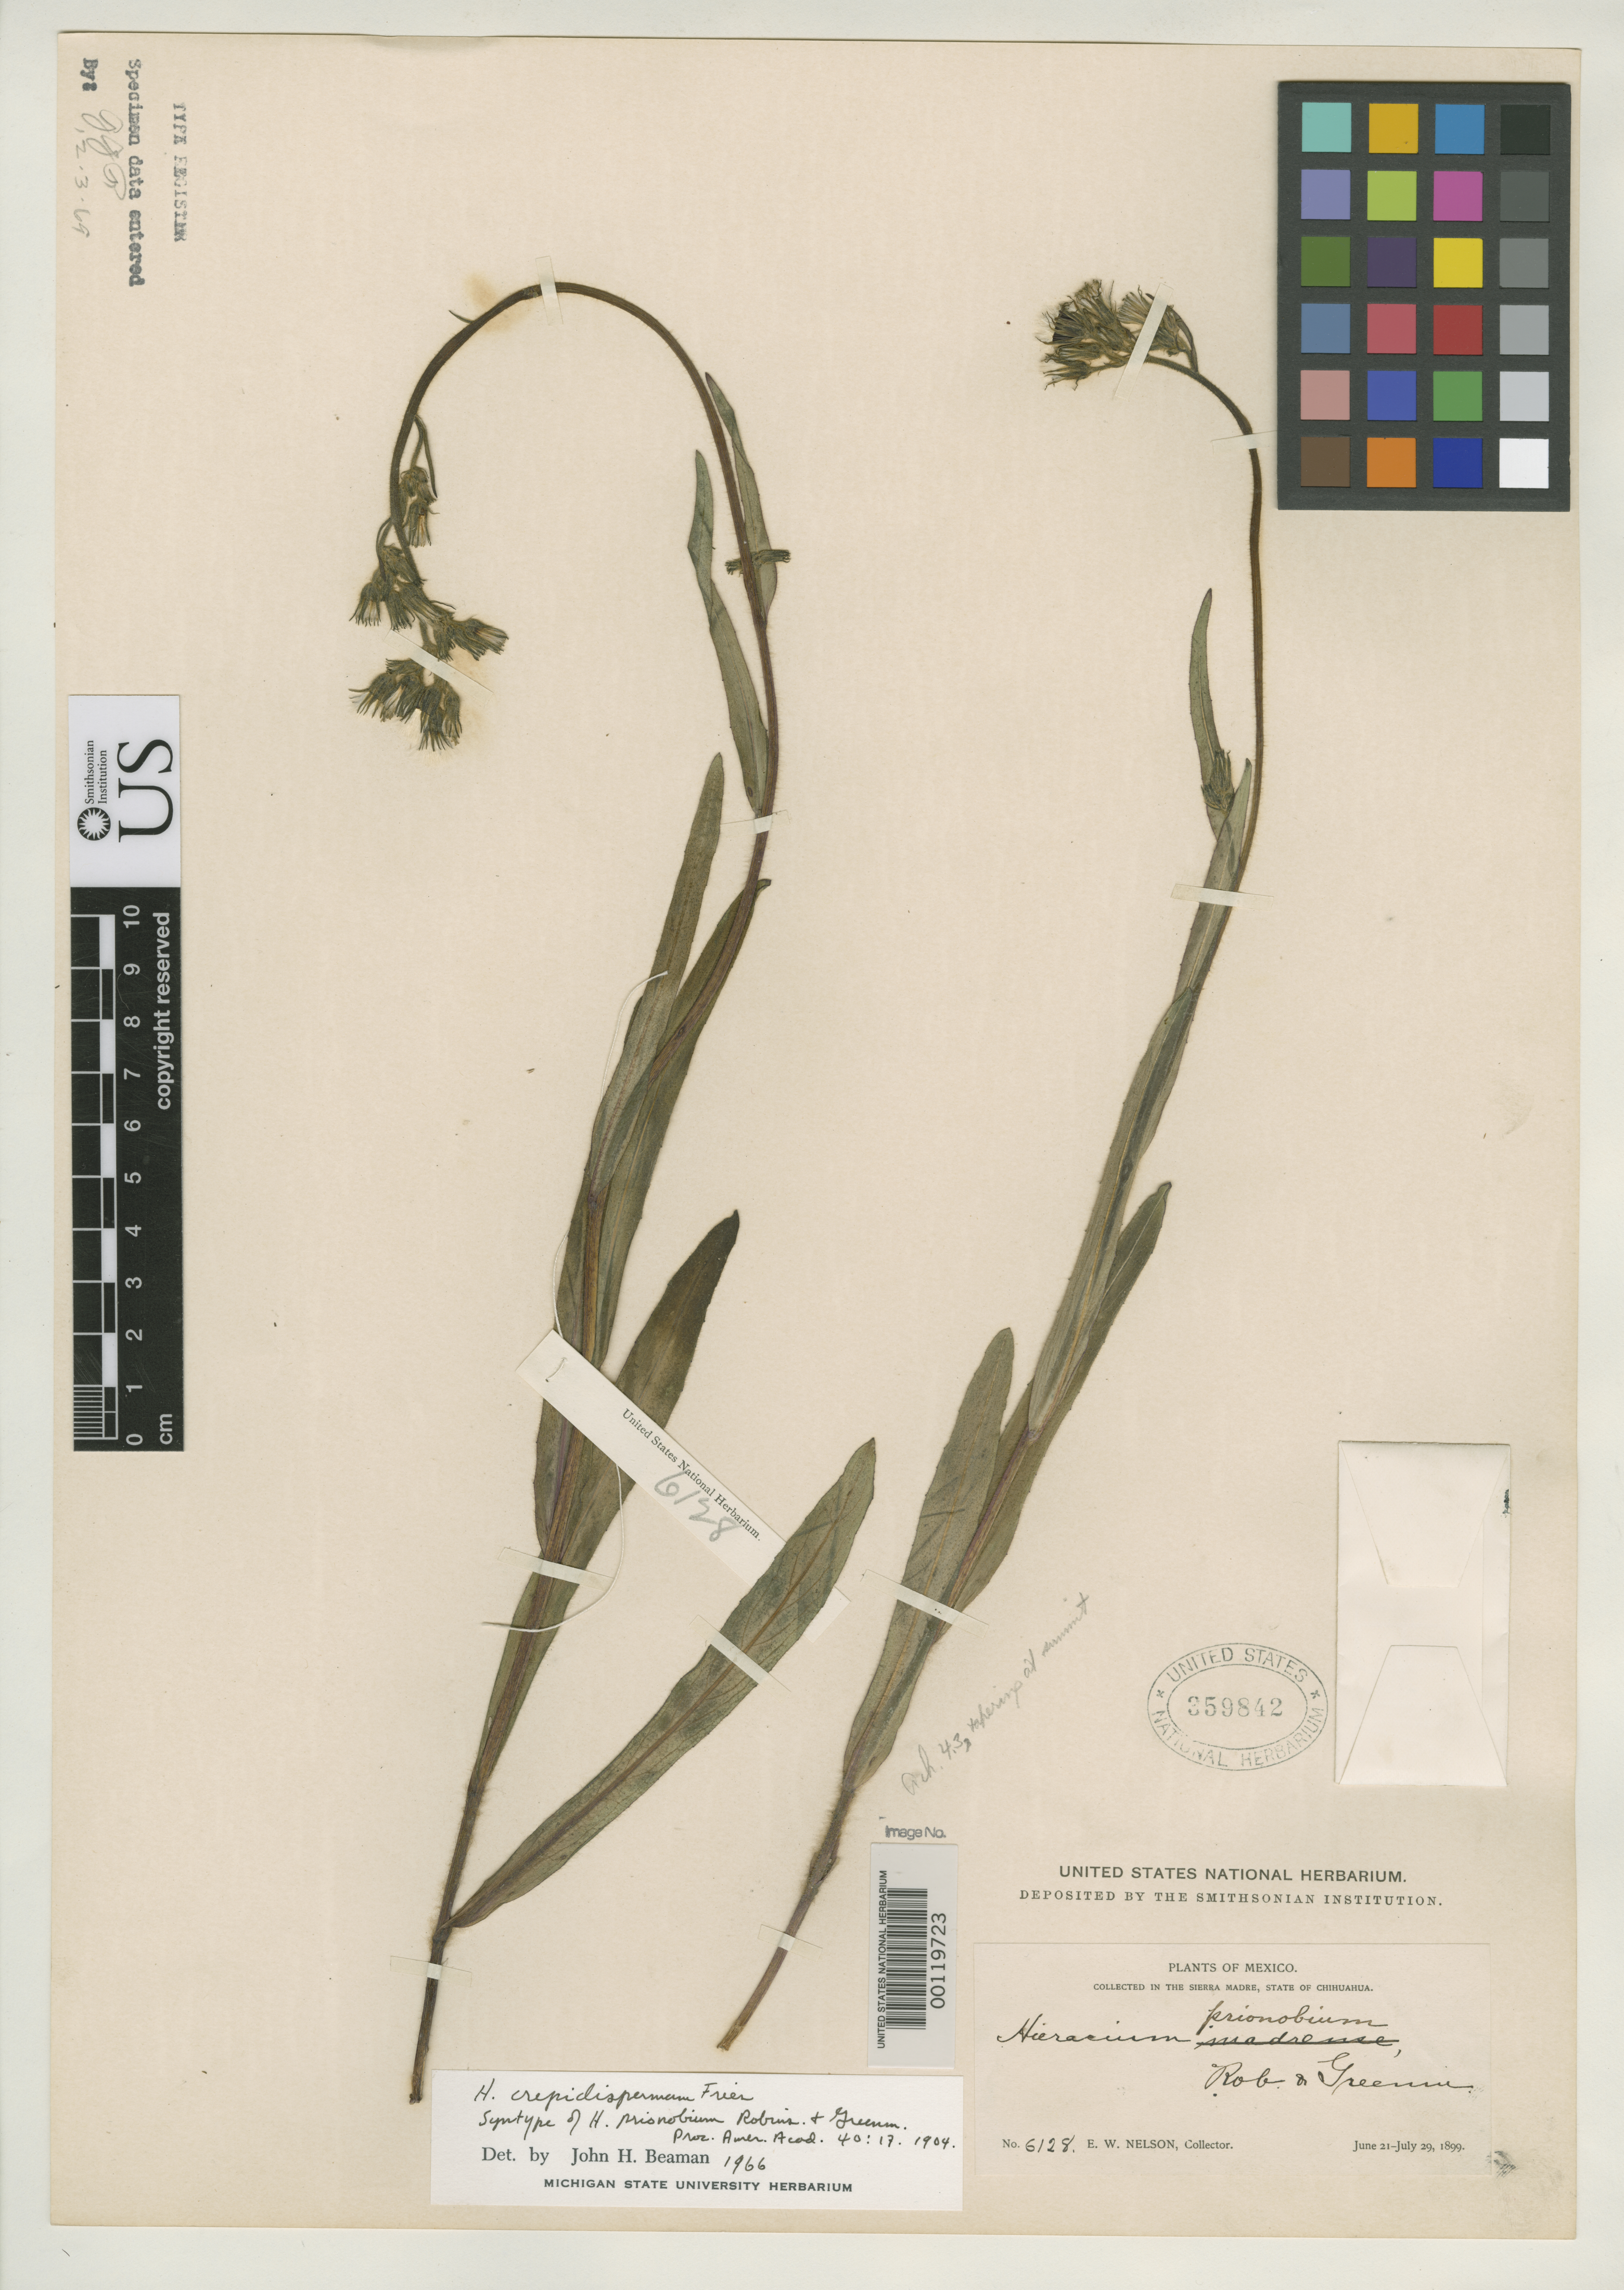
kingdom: Plantae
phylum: Tracheophyta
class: Magnoliopsida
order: Asterales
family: Asteraceae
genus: Hieracium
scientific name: Hieracium prionobium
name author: B.L. Rob. & Greenm.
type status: Syntype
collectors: E. W. Nelson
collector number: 6128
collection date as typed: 21 Jun 1899 to 29 Jul 1899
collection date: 1899-06-21/1899-07-29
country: Mexico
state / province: Chihuahua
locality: Sierra Madre.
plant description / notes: Lectotype collection is Pringle 131 as designated by J.H. Beaman, Syst. Bot. Monogr. 29: 30 (1990).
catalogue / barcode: US 350842